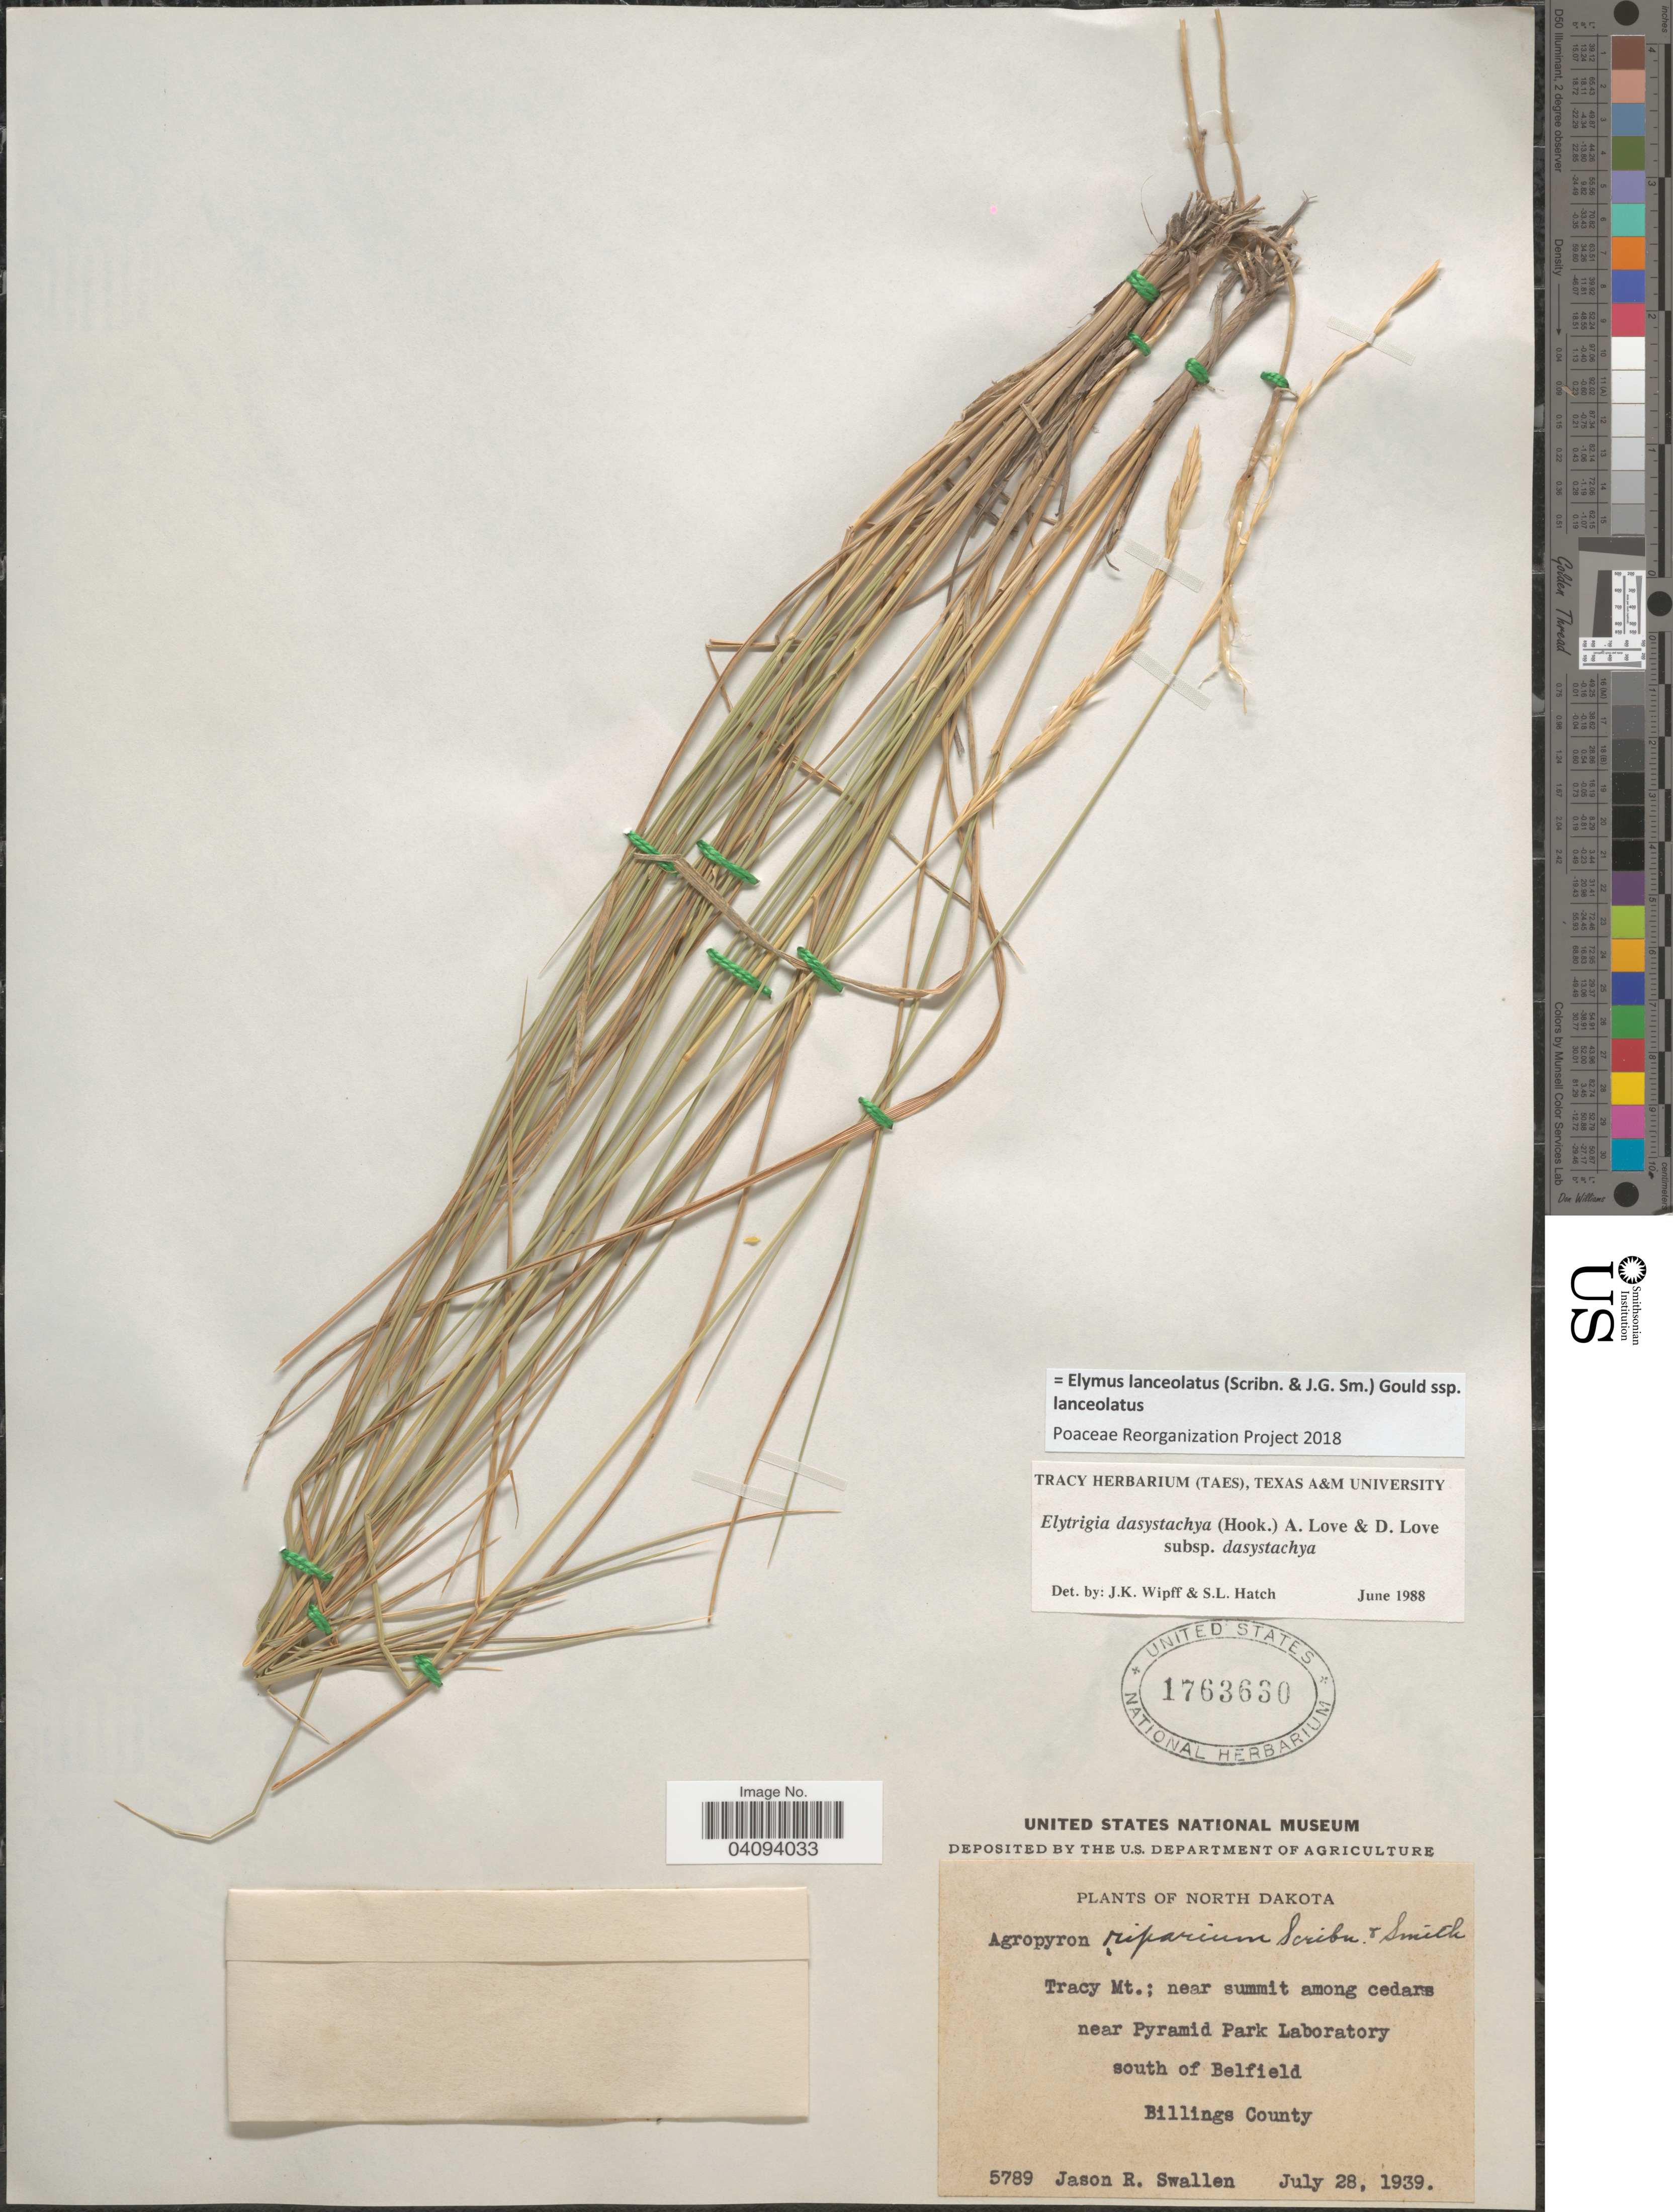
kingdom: Plantae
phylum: Tracheophyta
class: Liliopsida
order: Poales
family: Poaceae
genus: Elymus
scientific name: Elymus lanceolatus subsp. lanceolatus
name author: (Scribn. & J.G. Sm.) Gould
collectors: J. R. Swallen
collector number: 5789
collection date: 1939-07-28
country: United States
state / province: North Dakota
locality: Tracey Mt.; near summit among cedars near Pyramid Park Laboratory south of Belfield. Billings County.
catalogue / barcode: US 1763630